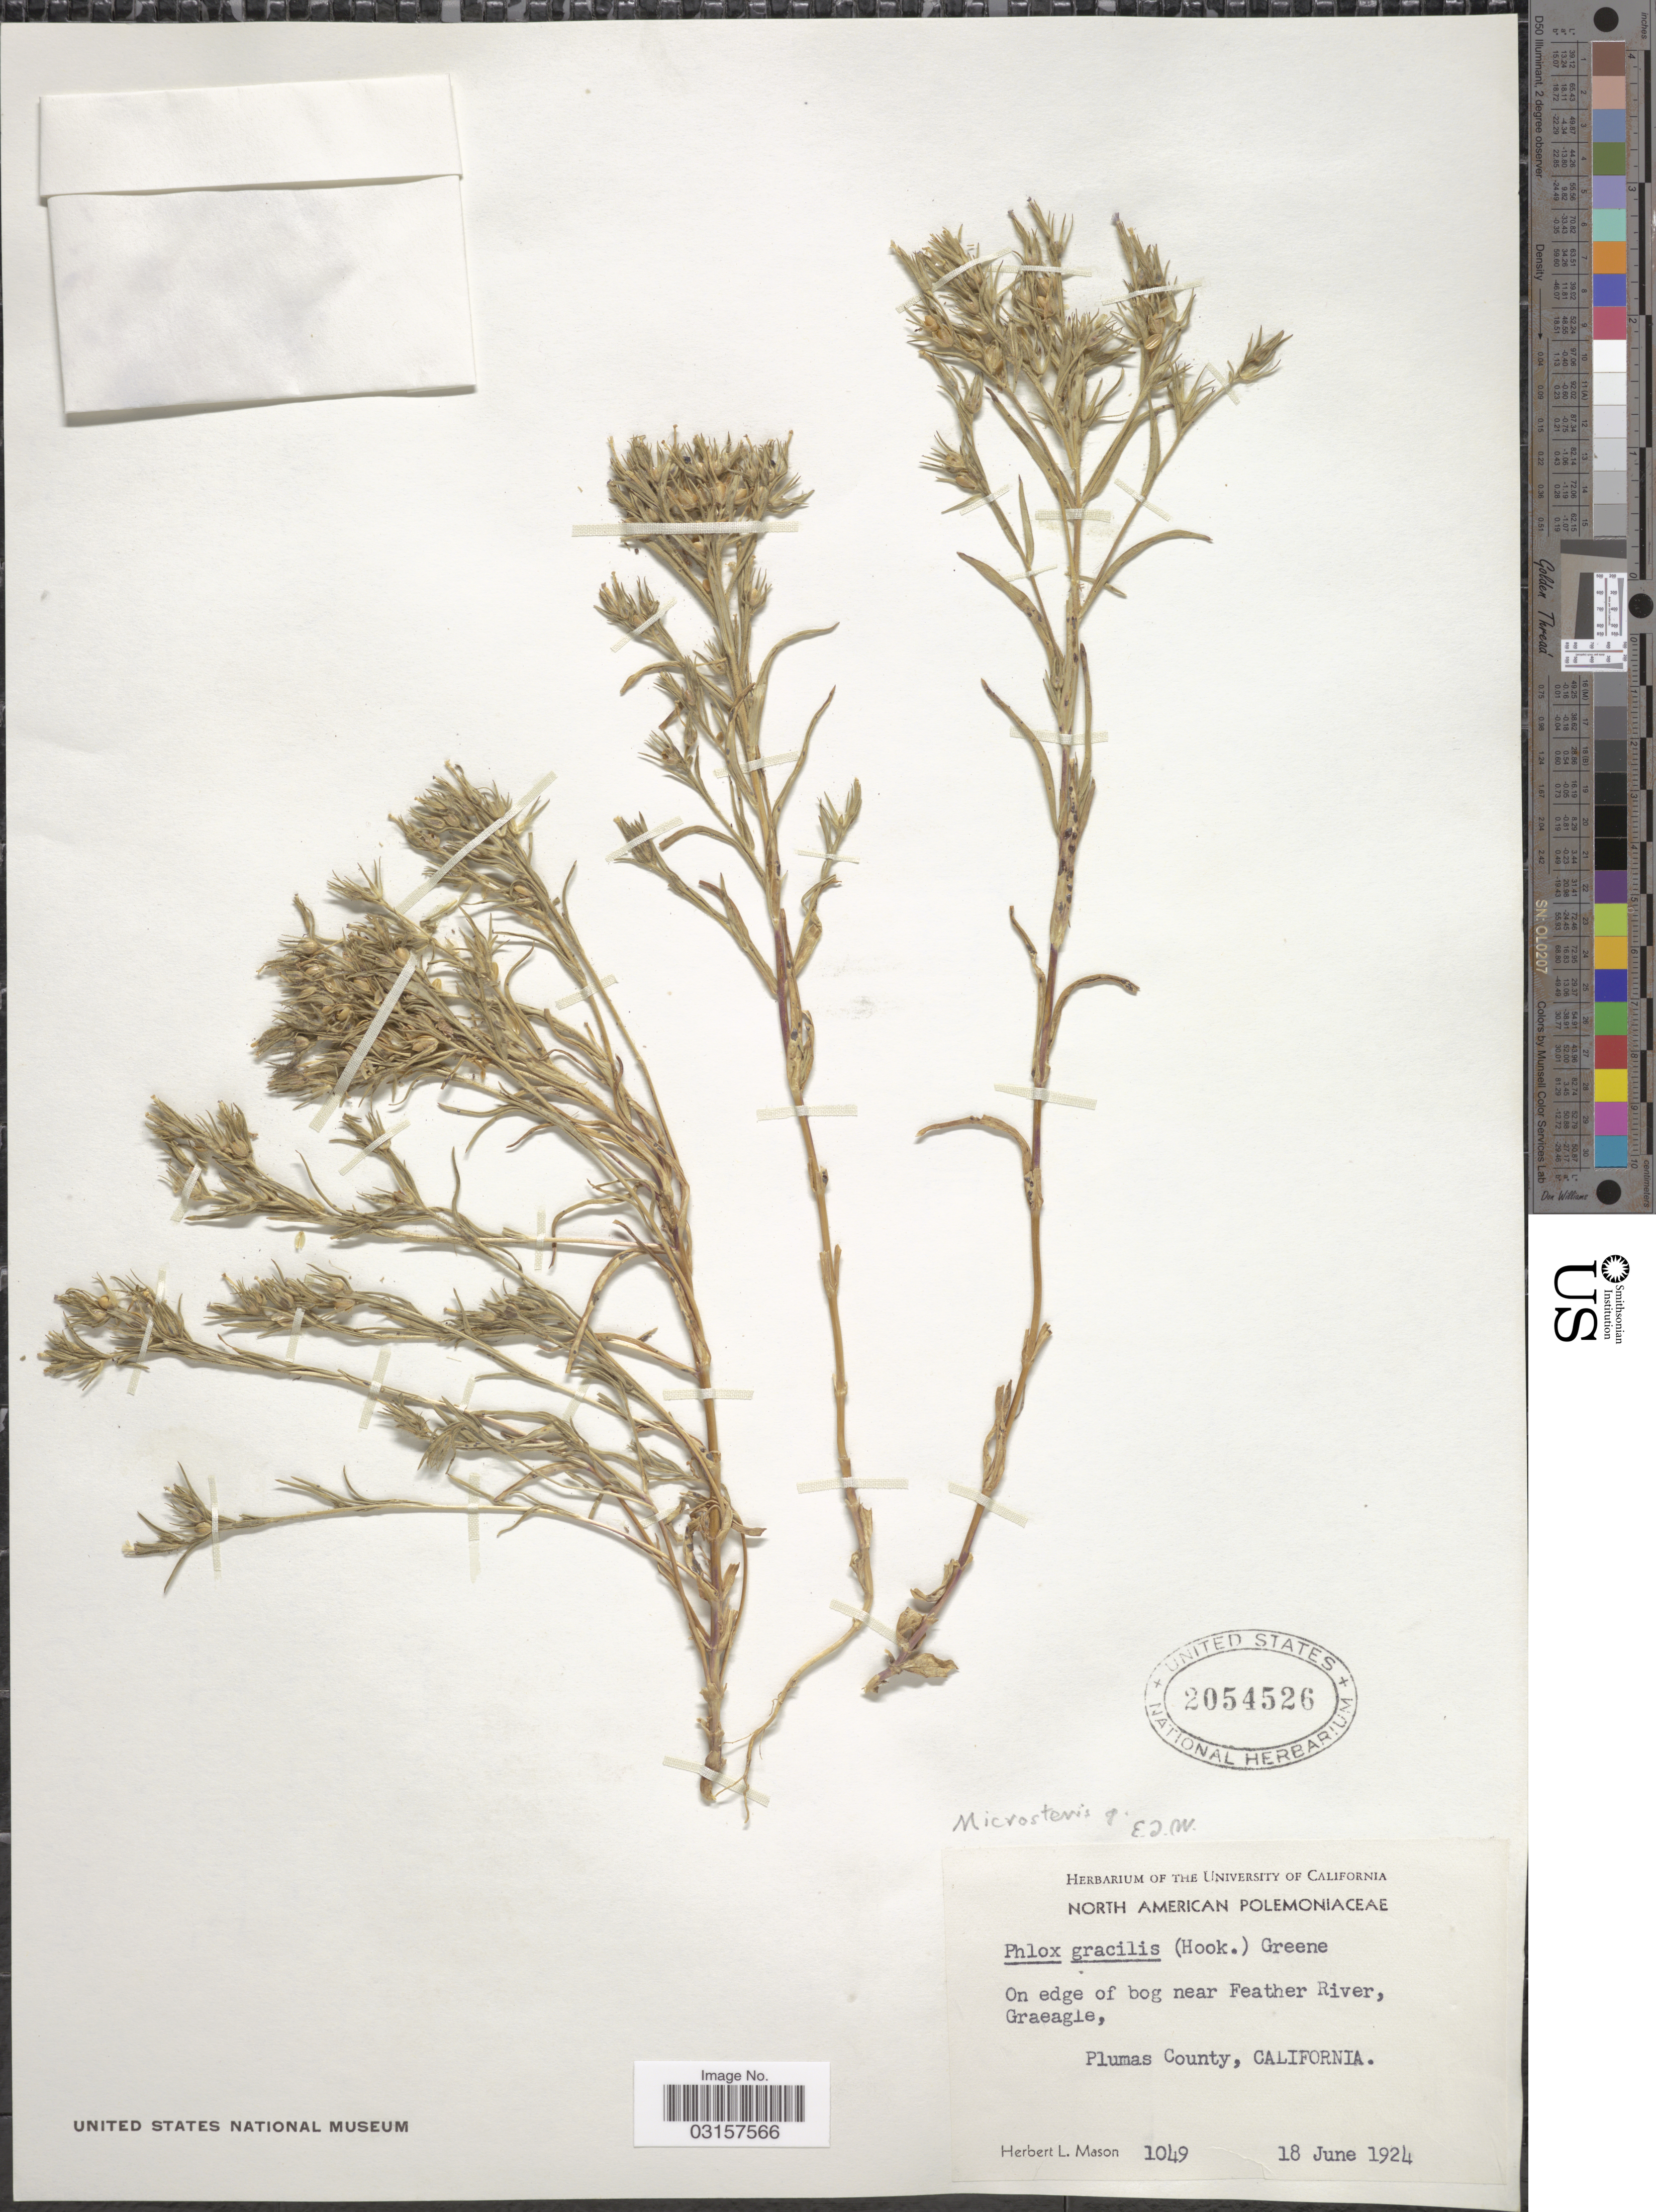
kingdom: Plantae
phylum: Tracheophyta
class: Magnoliopsida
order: Ericales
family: Polemoniaceae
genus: Microsteris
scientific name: Microsteris gracilis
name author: (Hook.) Greene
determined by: (US) Smithsonian Institution - National Museum of Natural History - Department of Botany (UNITED STATES)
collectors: H. L. Mason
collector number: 1049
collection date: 1924-06-18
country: United States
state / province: California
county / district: Plumas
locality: On edge of bog near Feather River, Graegle, Plumas County.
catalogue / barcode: US 2054526